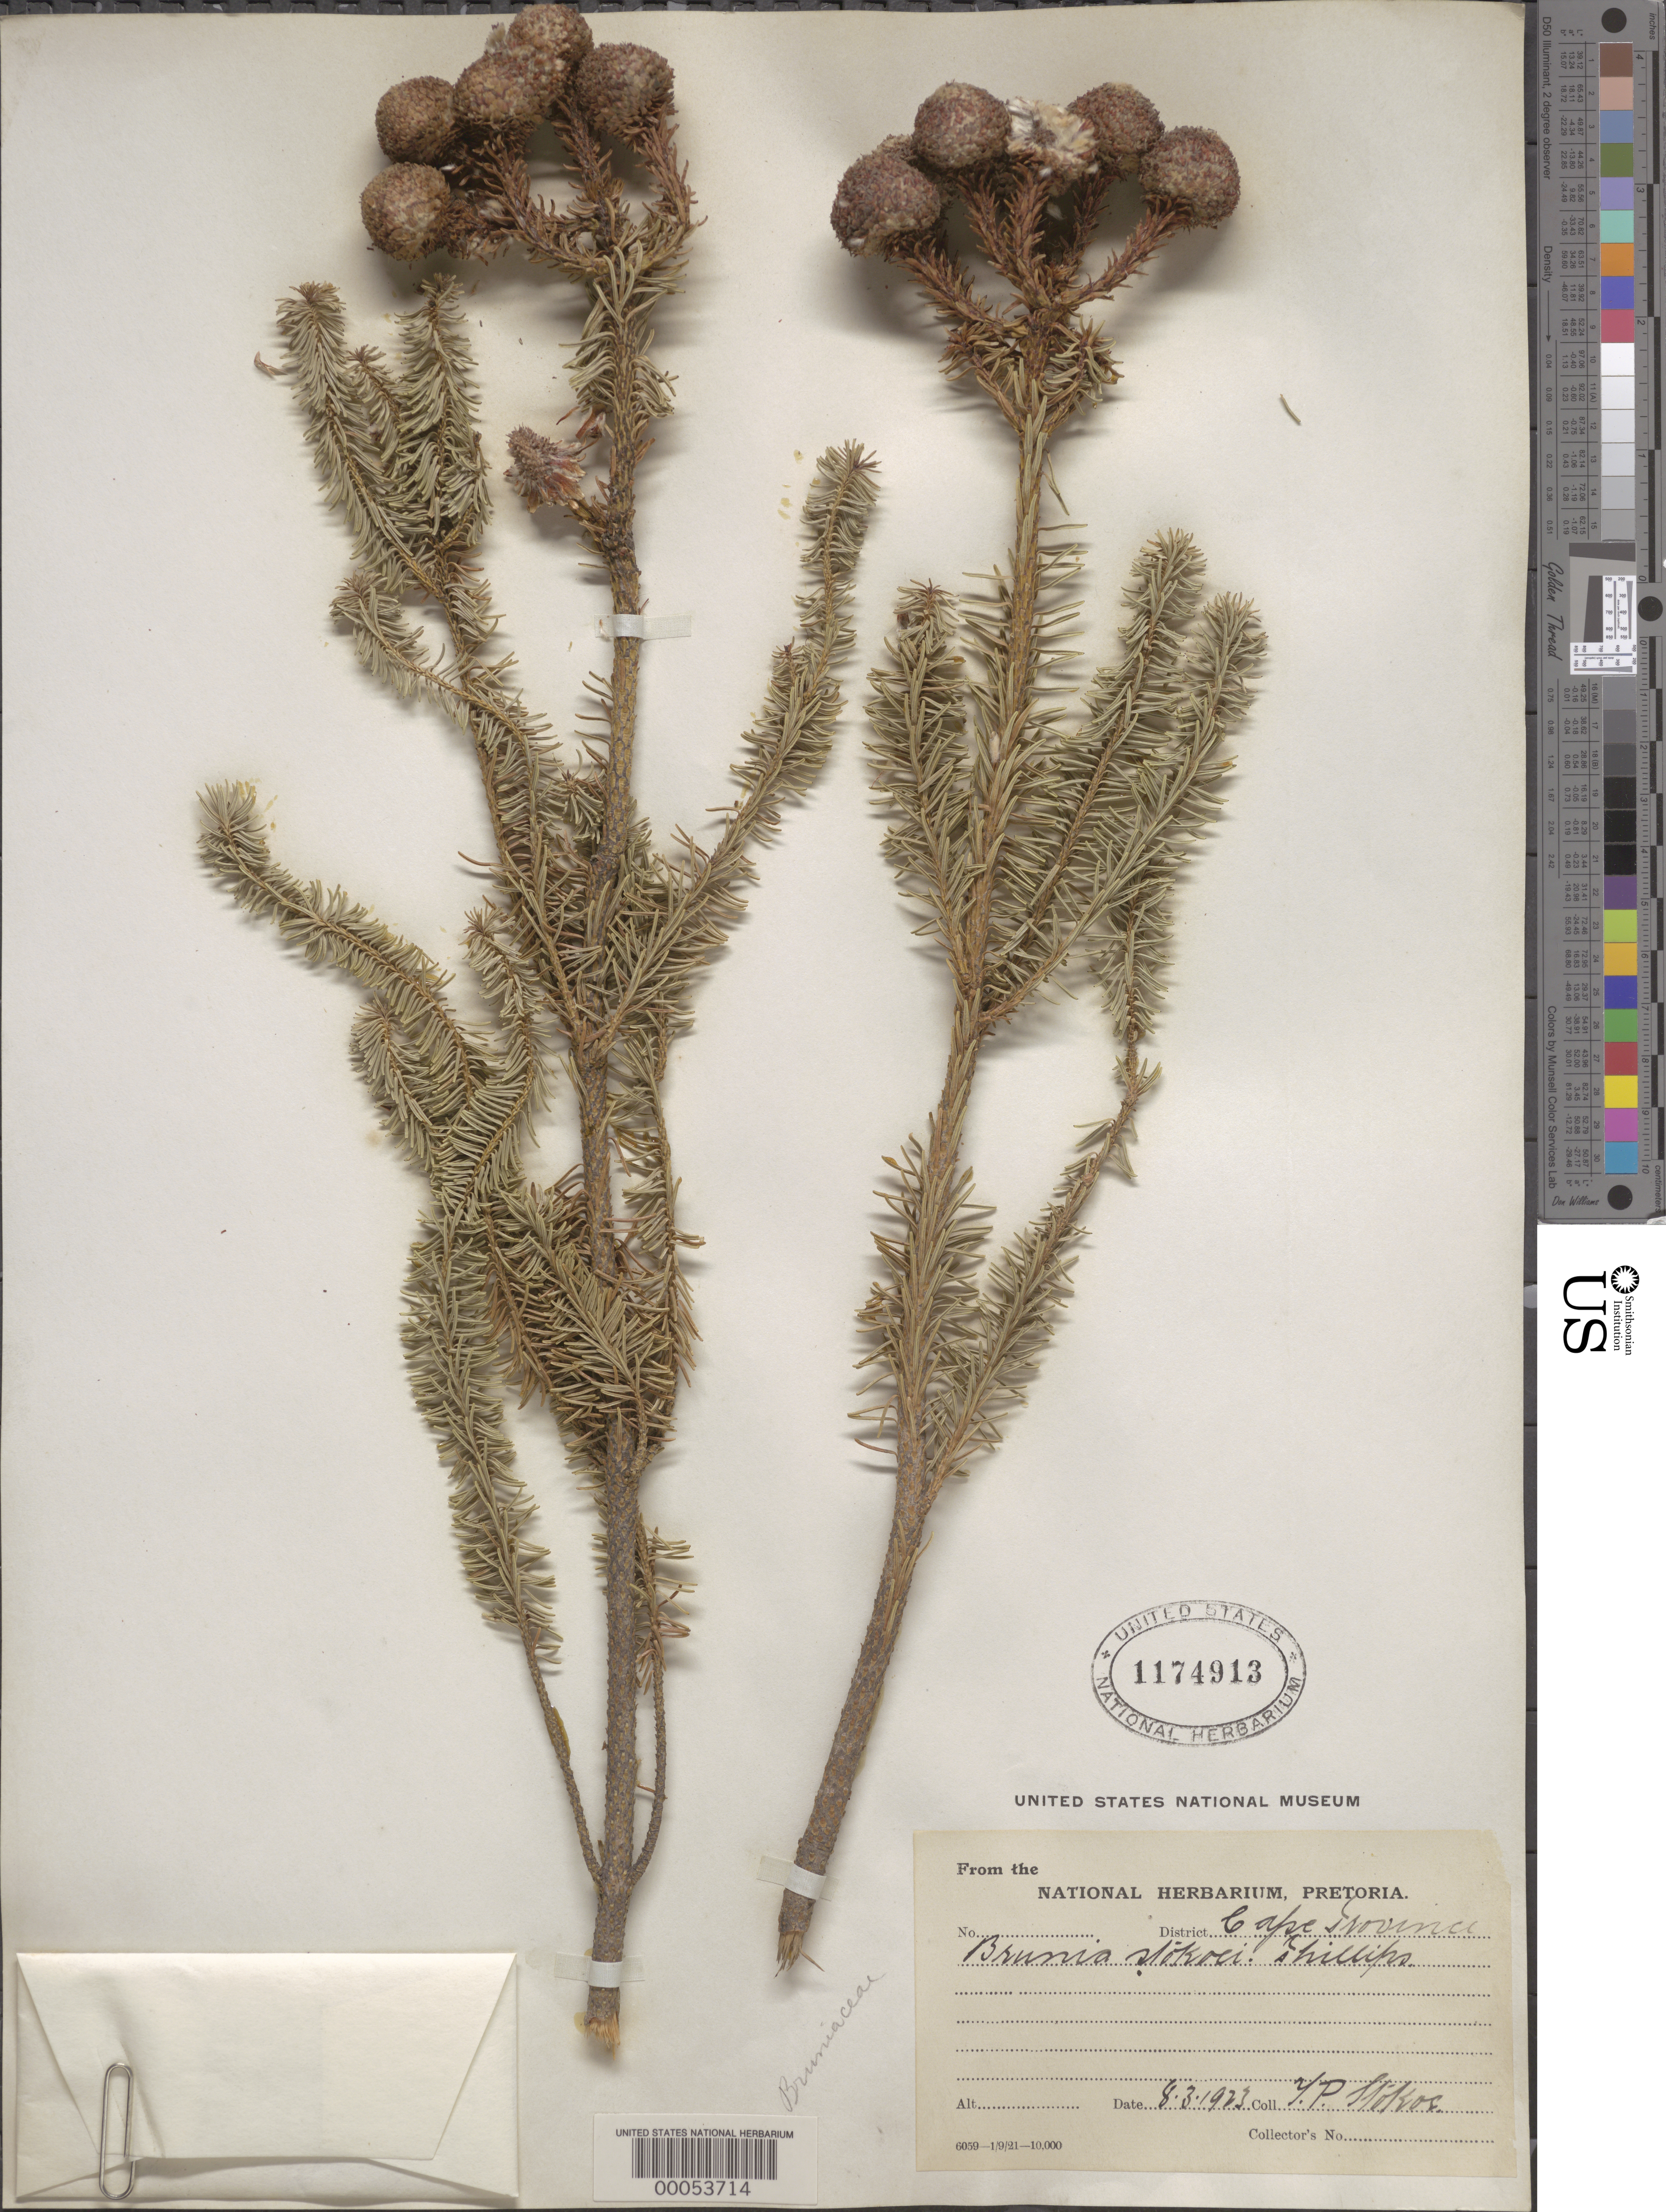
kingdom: Plantae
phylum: Tracheophyta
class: Magnoliopsida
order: Bruniales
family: Bruniaceae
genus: Berzelia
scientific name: Berzelia stokoei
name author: (E. Phillips) A.V. Hall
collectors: Y. Stokoe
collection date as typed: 08 Mar 1923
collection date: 1923-03-08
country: South Africa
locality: Cape Province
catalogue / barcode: US 1174913